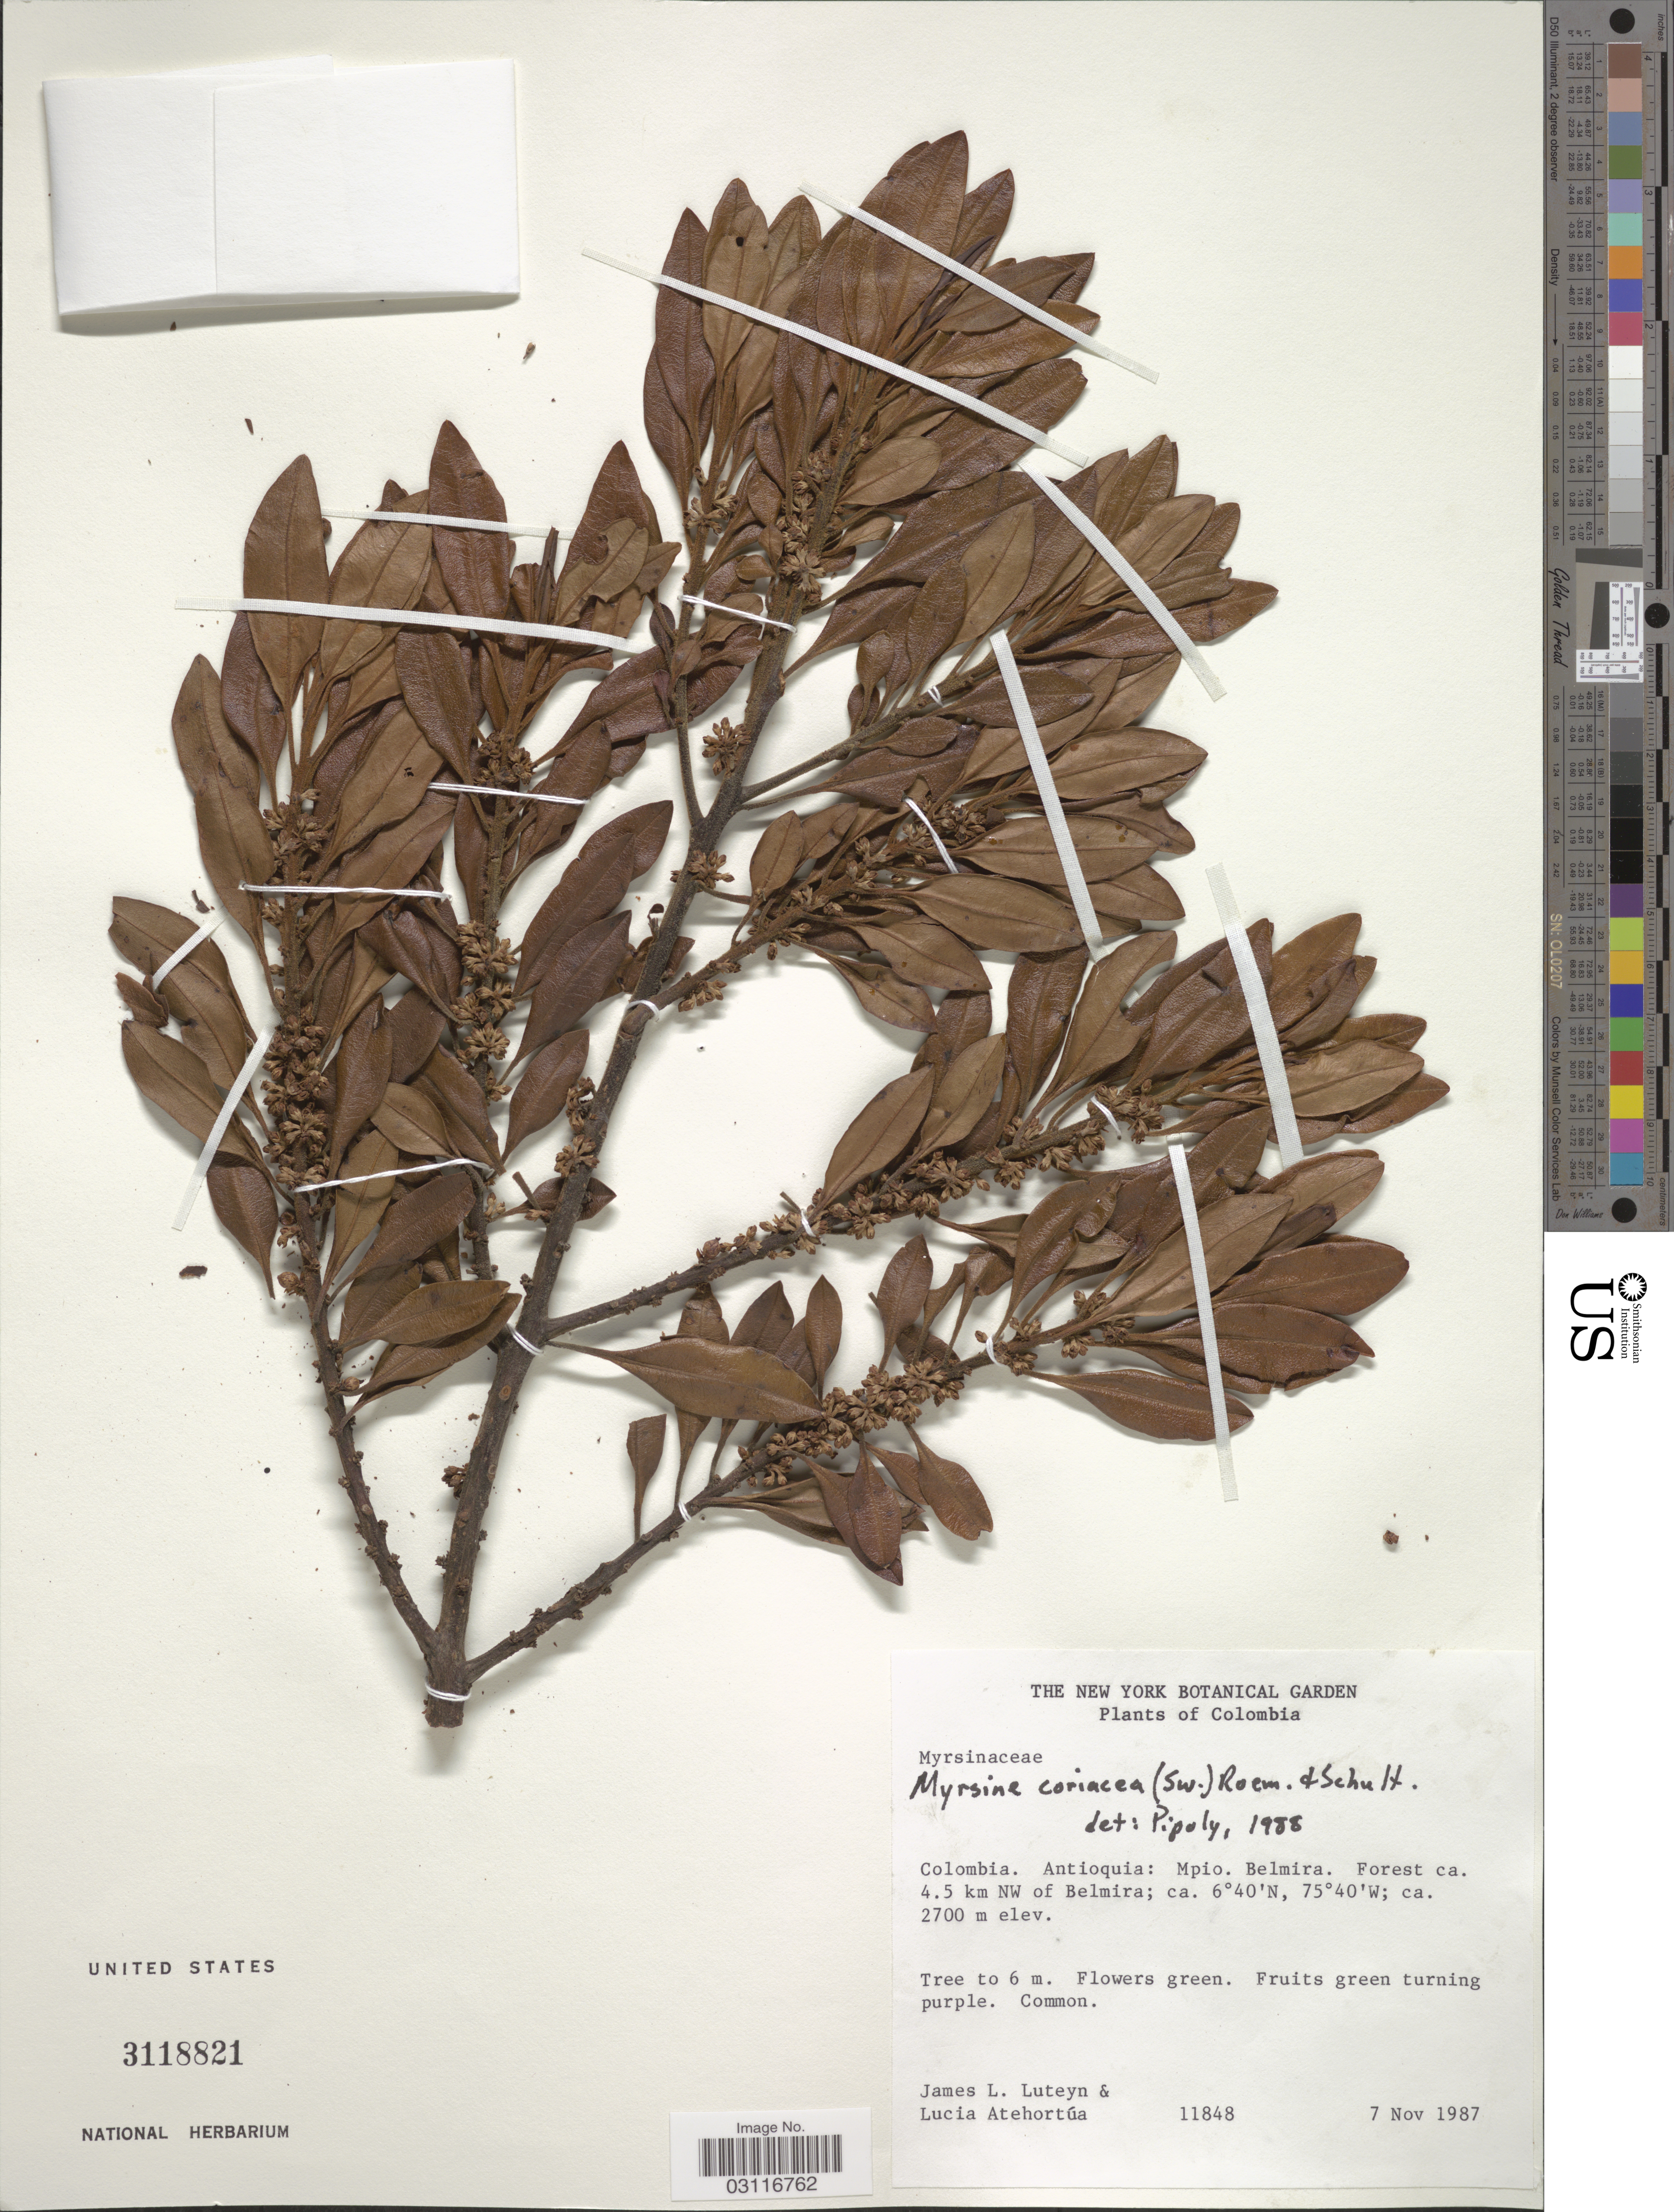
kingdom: Plantae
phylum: Tracheophyta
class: Magnoliopsida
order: Ericales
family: Primulaceae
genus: Myrsine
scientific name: Myrsine coriacea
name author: (Sw.) R. Br. ex Roem. & Schult.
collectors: J. Luteyn & L. Atehortúa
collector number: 11848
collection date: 1987-11-07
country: Colombia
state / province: Antioquia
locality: Mpio. Belmira. Forest ca. 4.5 km NW of Belmira.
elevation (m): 2700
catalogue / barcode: US 3118821